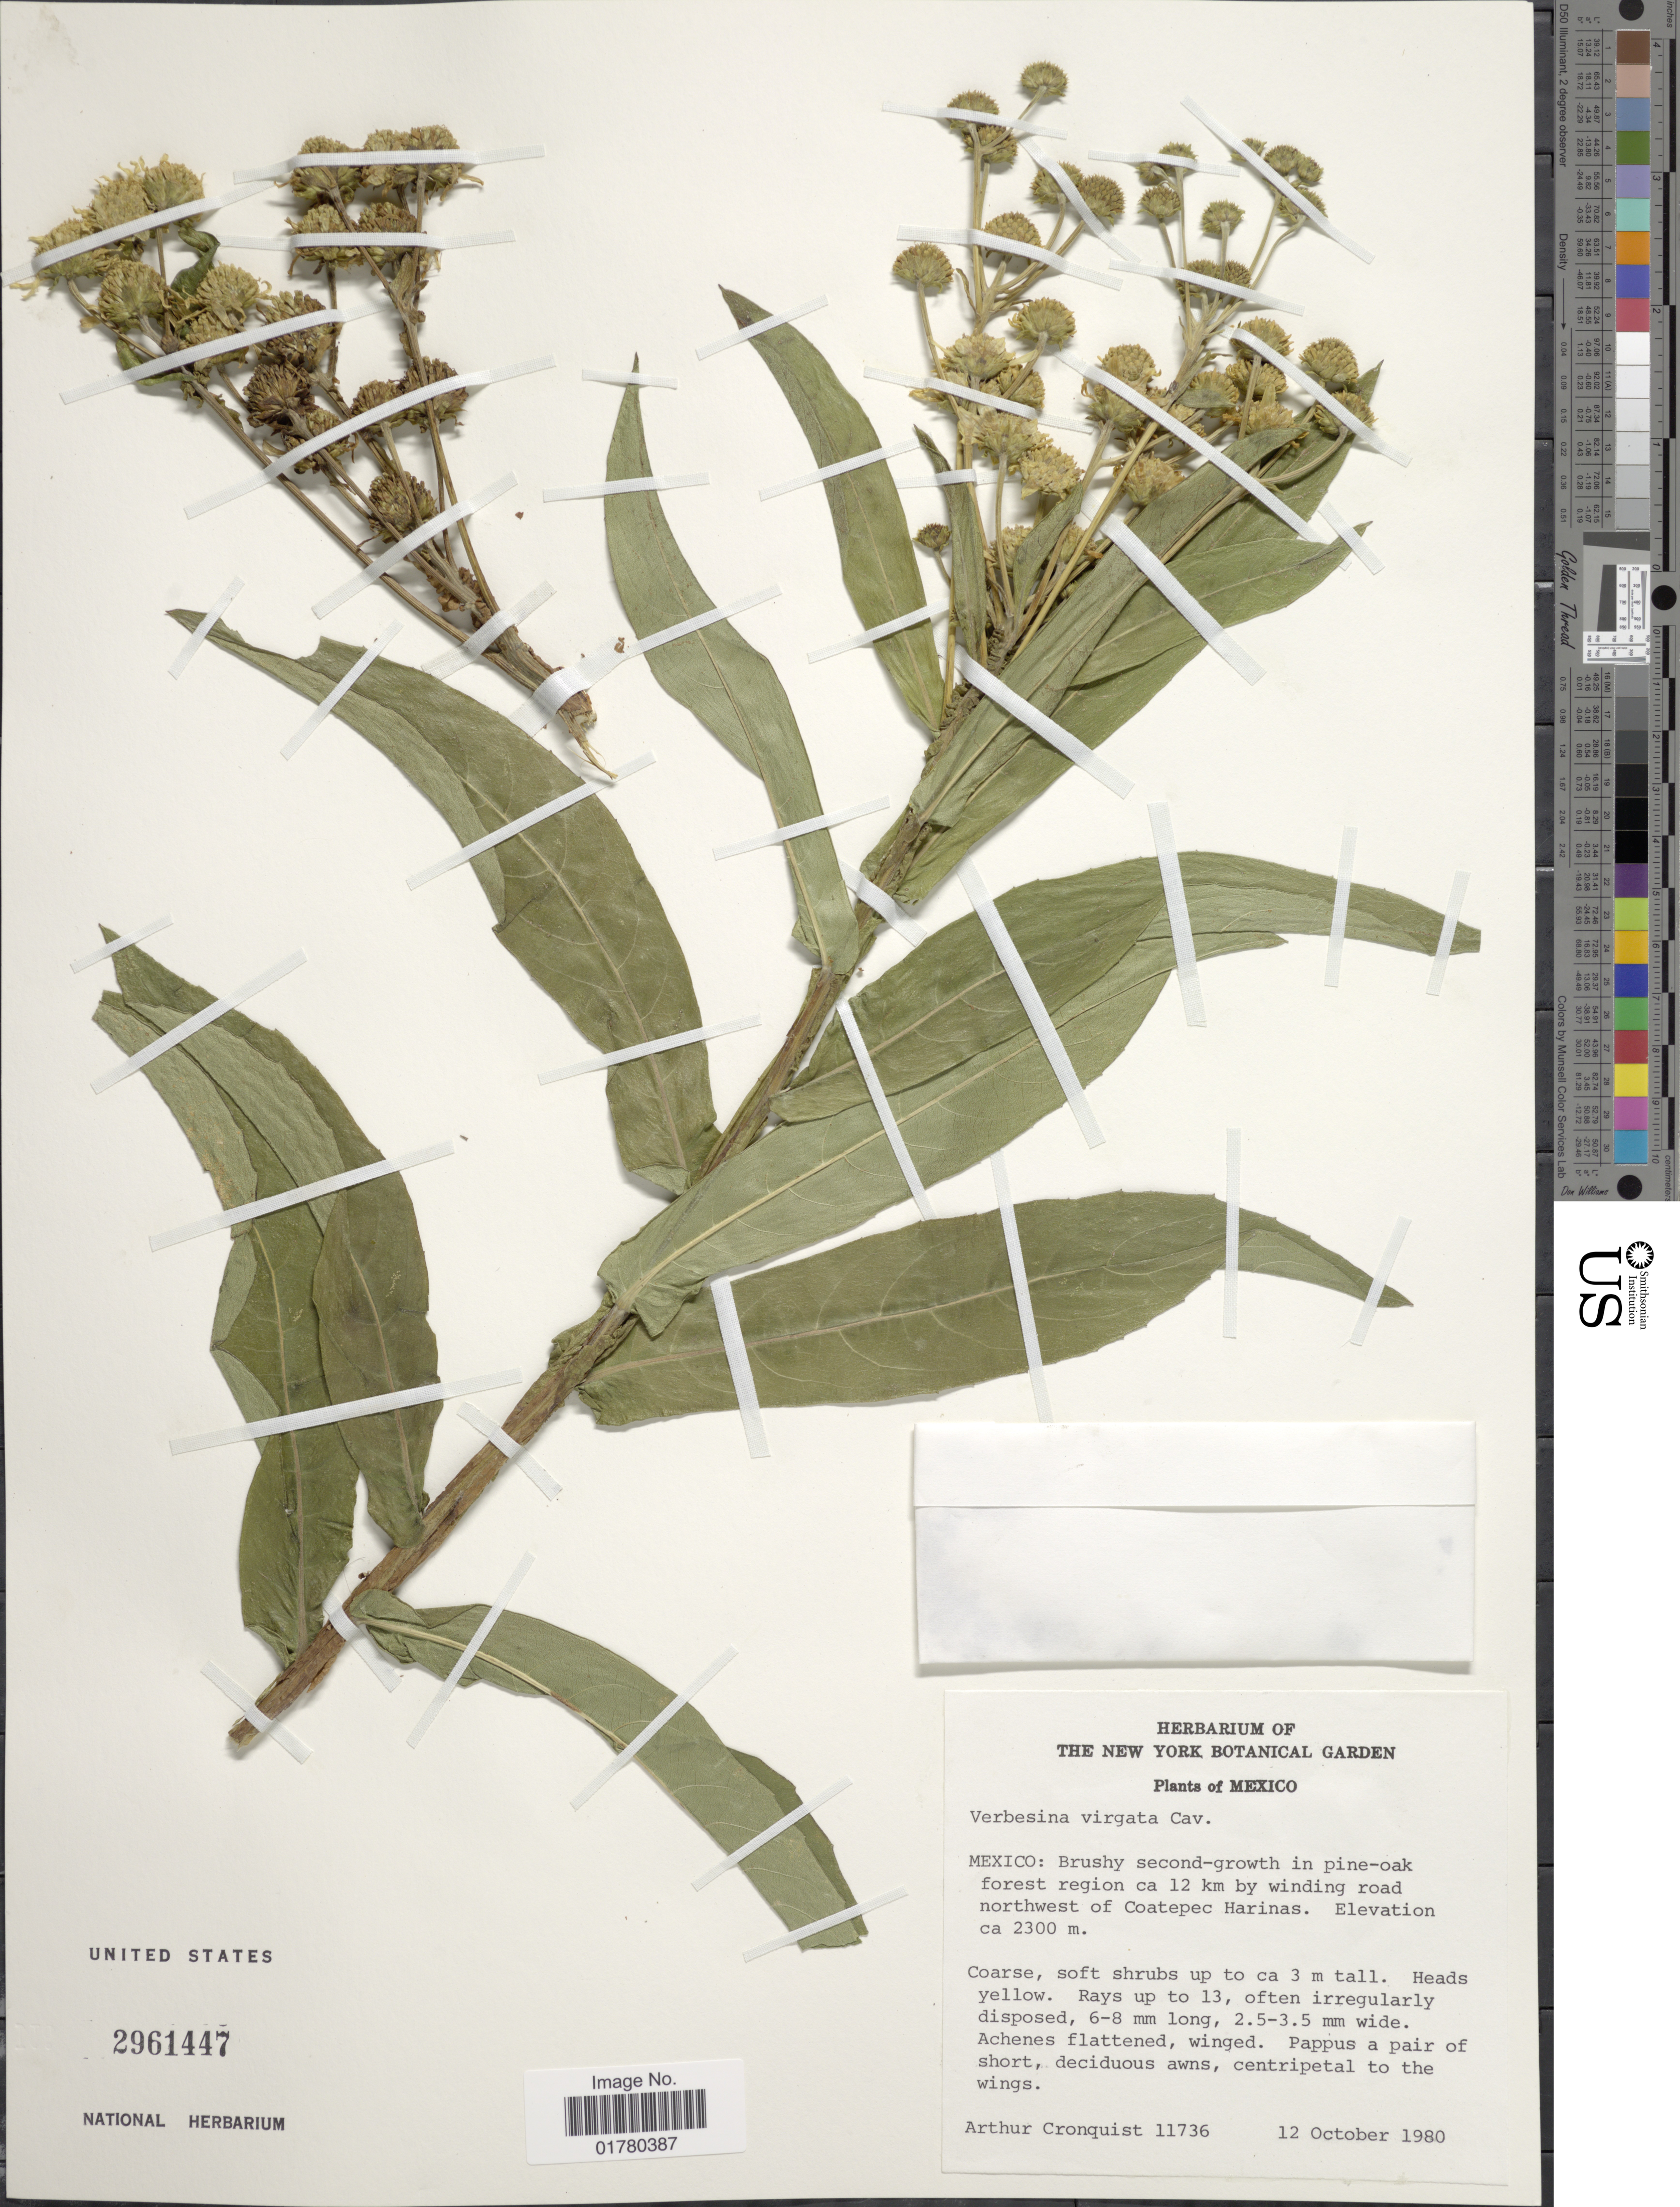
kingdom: Plantae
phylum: Tracheophyta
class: Magnoliopsida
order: Asterales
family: Asteraceae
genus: Verbesina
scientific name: Verbesina virgata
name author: Cav.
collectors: A. J. Cronquist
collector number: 11736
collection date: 1980-10-12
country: Mexico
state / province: México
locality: Brushy second-growth in pine-oak forest region ca 12 km by winding road northwest of Coatepec Harinas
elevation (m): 2300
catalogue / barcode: US 2961447